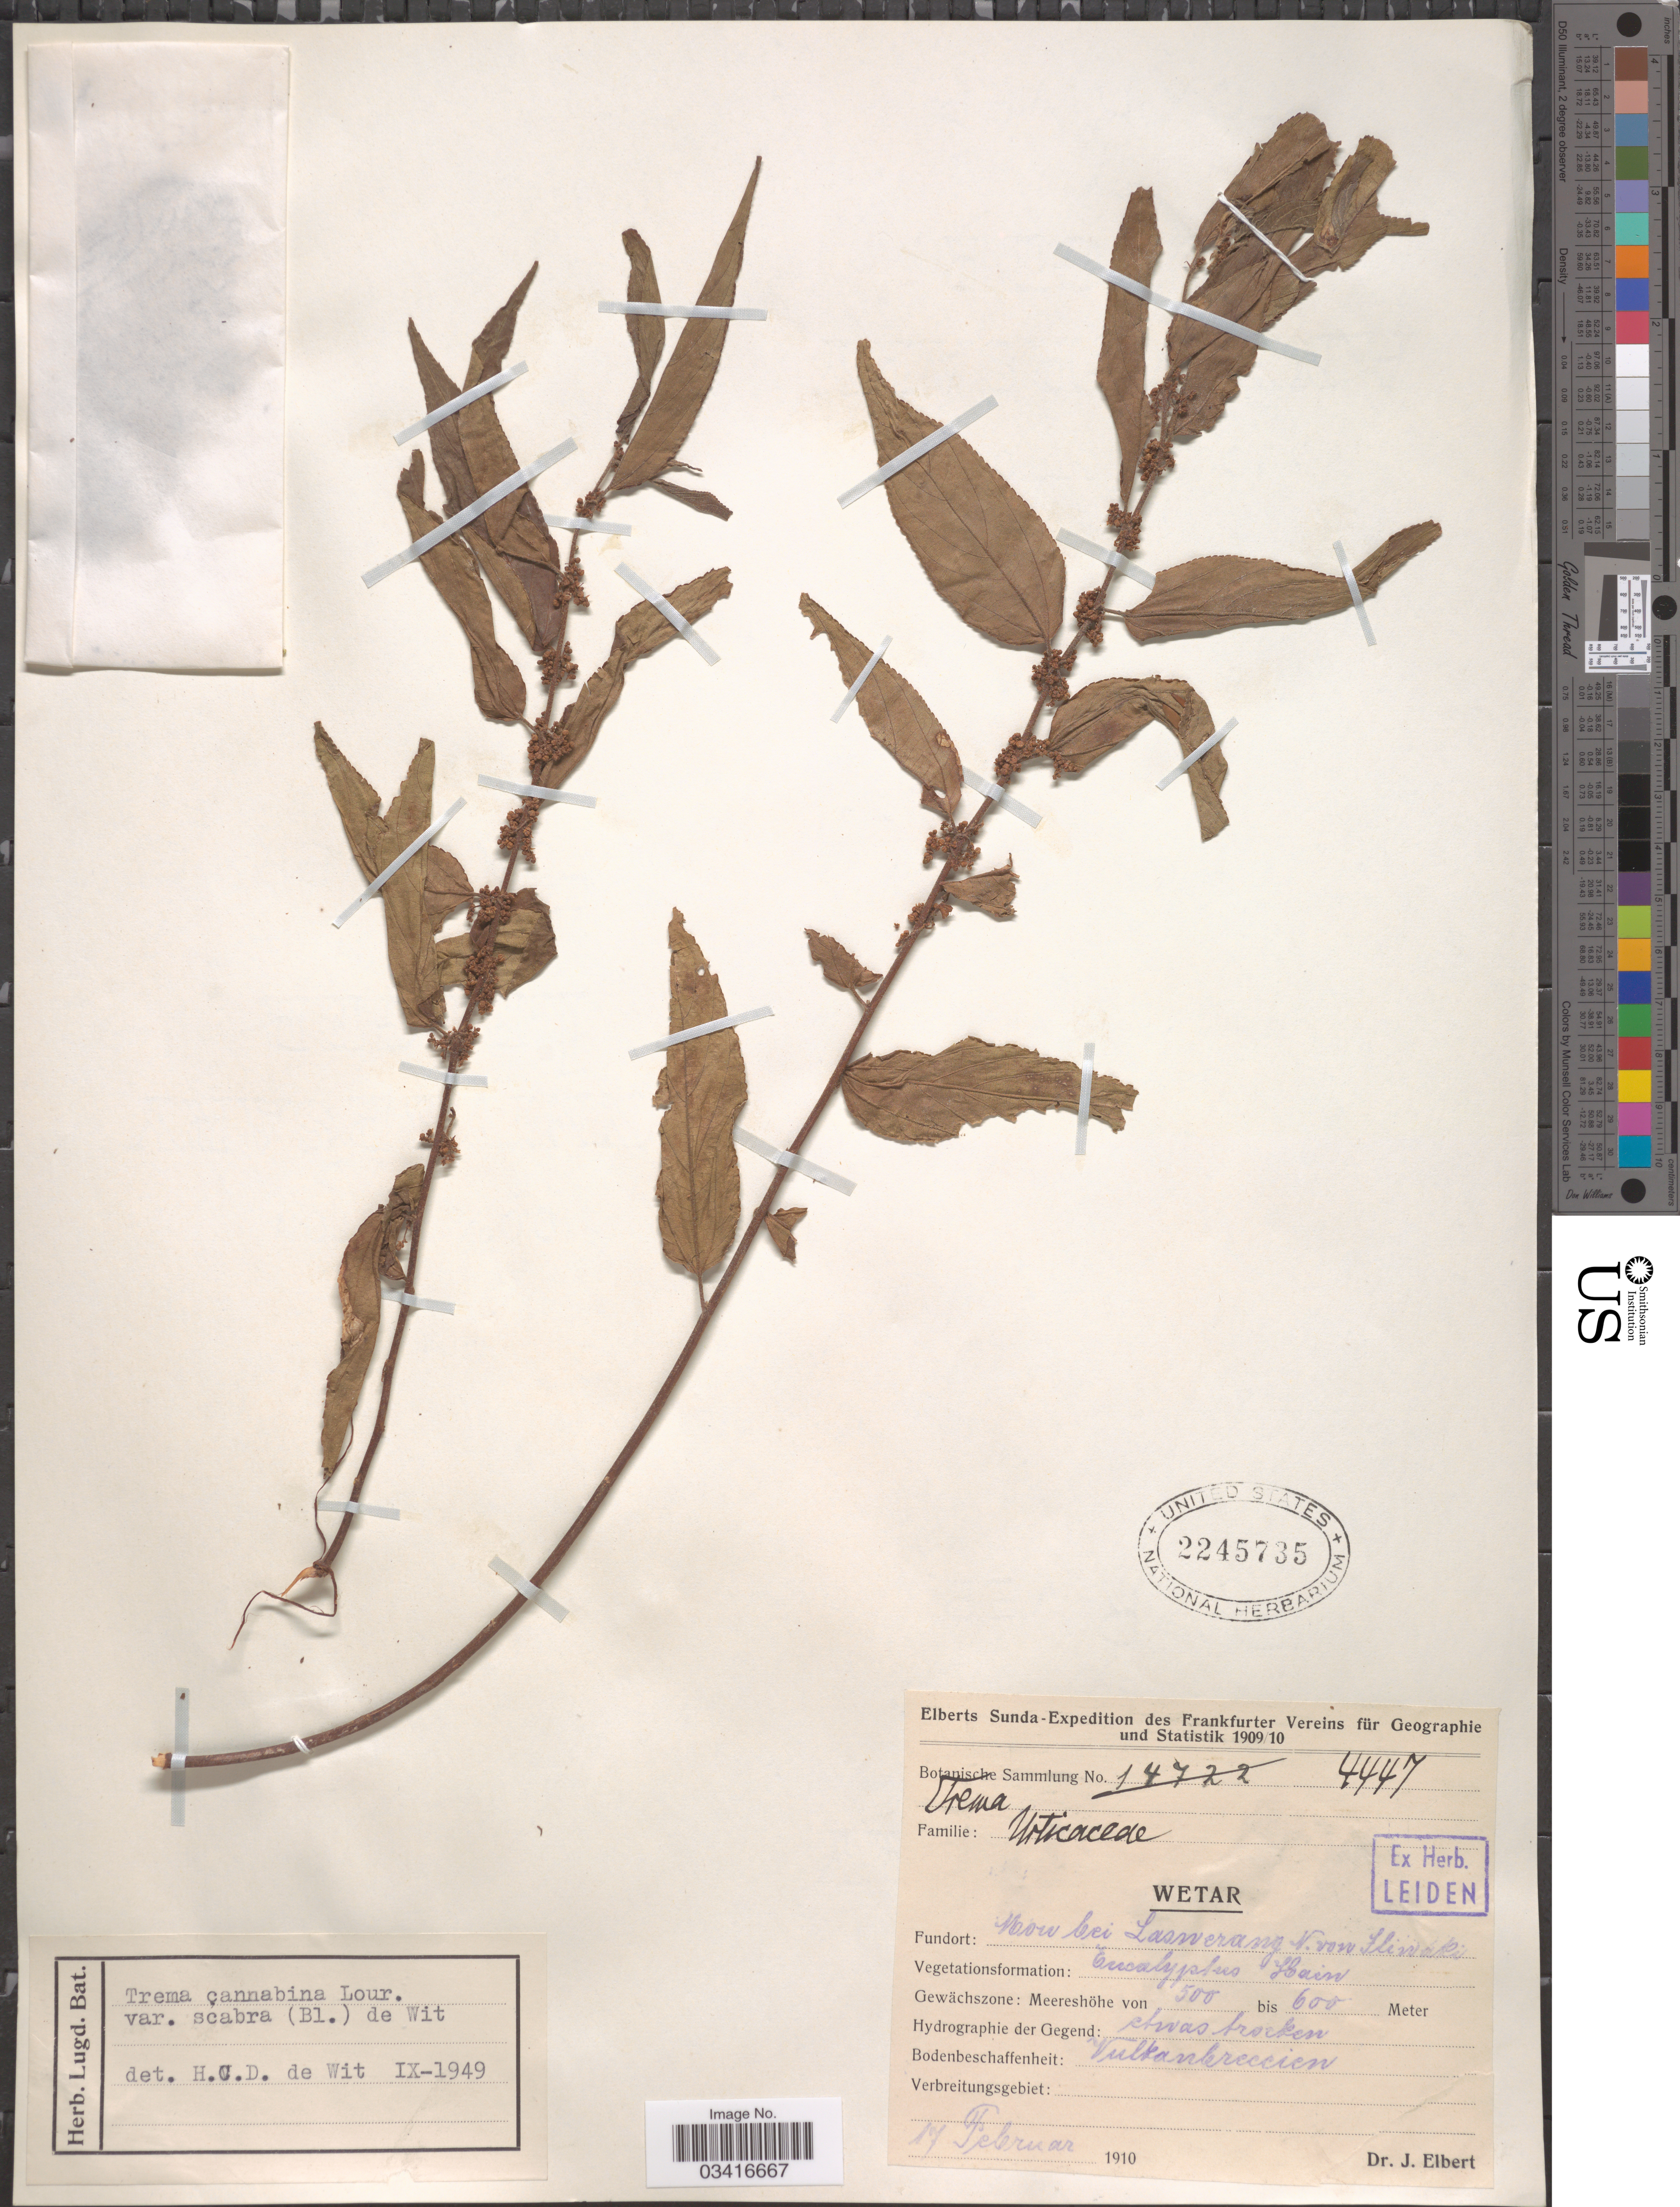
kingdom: Plantae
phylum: Tracheophyta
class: Magnoliopsida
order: Rosales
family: Cannabaceae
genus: Trema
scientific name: Trema cannabina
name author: Lour.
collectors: J. Elbert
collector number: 4447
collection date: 1910-02-17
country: Indonesia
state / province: Maluku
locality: Elberts [unsure placement] Sunda. Wetar. Mow bei Laswerang N. von Fliwaki [interpreted].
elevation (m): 500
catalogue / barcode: US 2245735